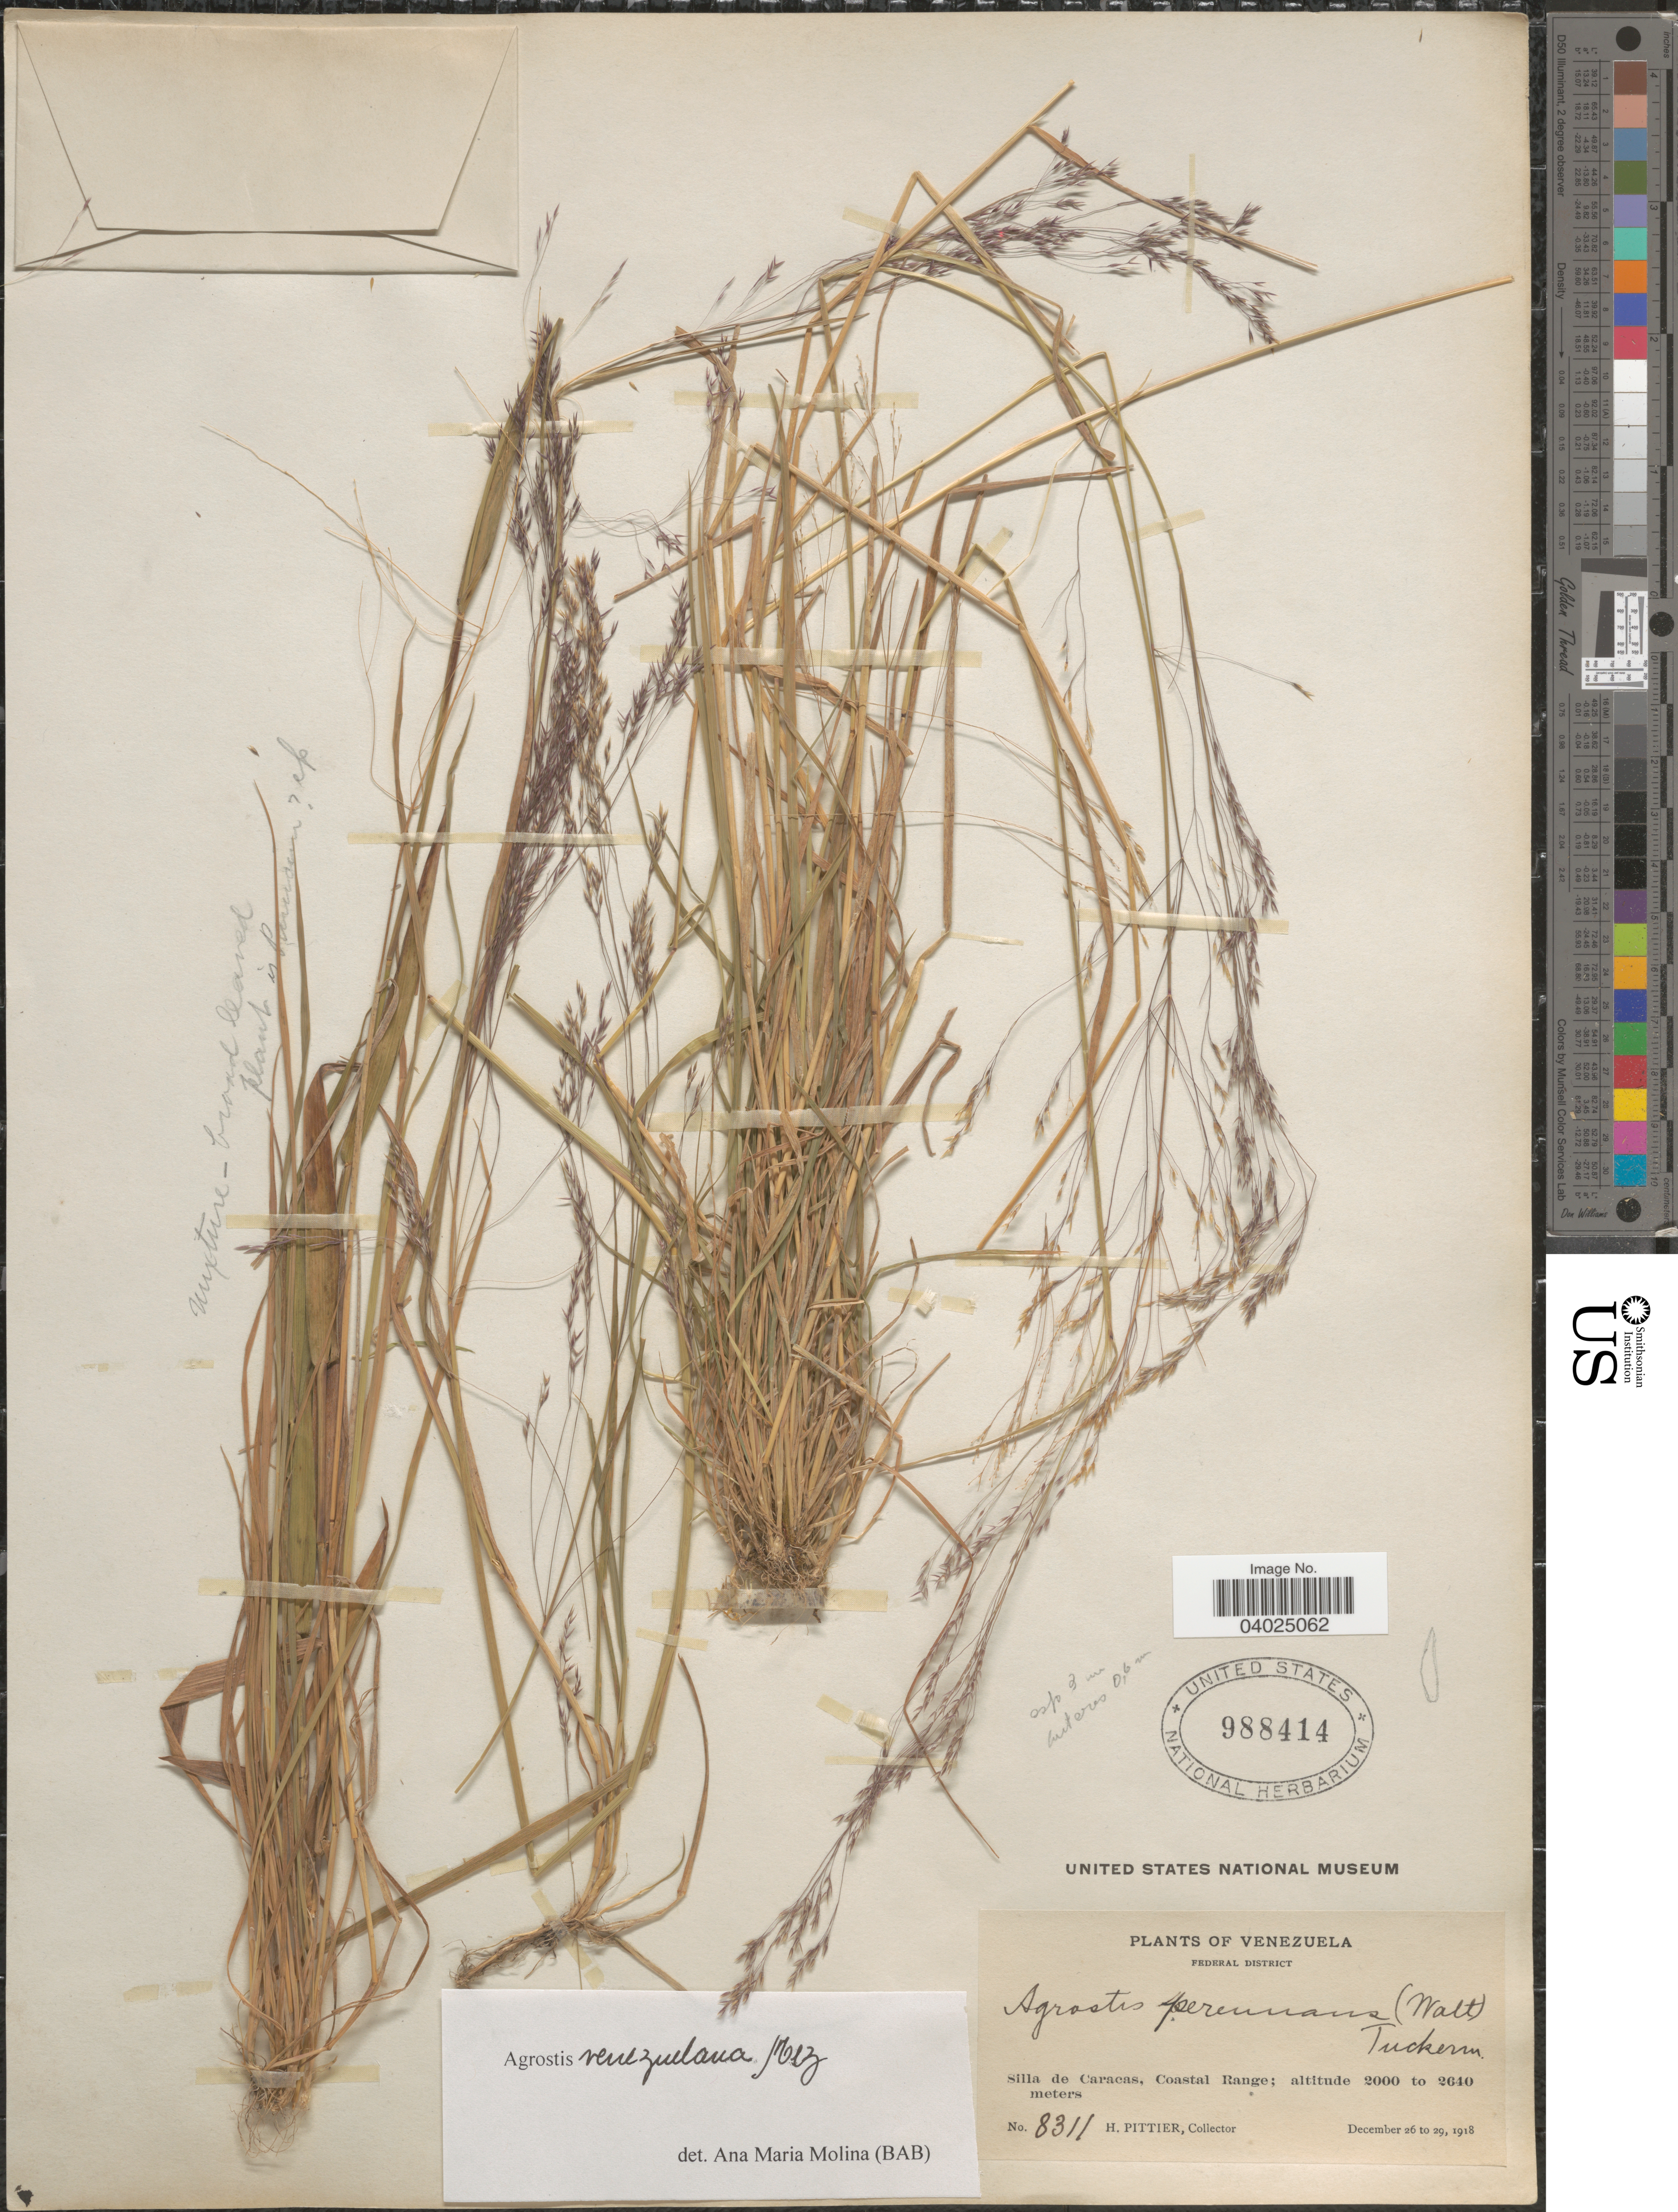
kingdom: Plantae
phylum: Tracheophyta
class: Liliopsida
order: Poales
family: Poaceae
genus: Agrostis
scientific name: Agrostis venezuelana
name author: Mez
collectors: H. F. Pittier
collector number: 8311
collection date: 1918-12-26/1918-12-29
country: Venezuela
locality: Federal District. Silla de Caracas, Coastal Range.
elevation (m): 2000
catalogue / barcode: US 988414